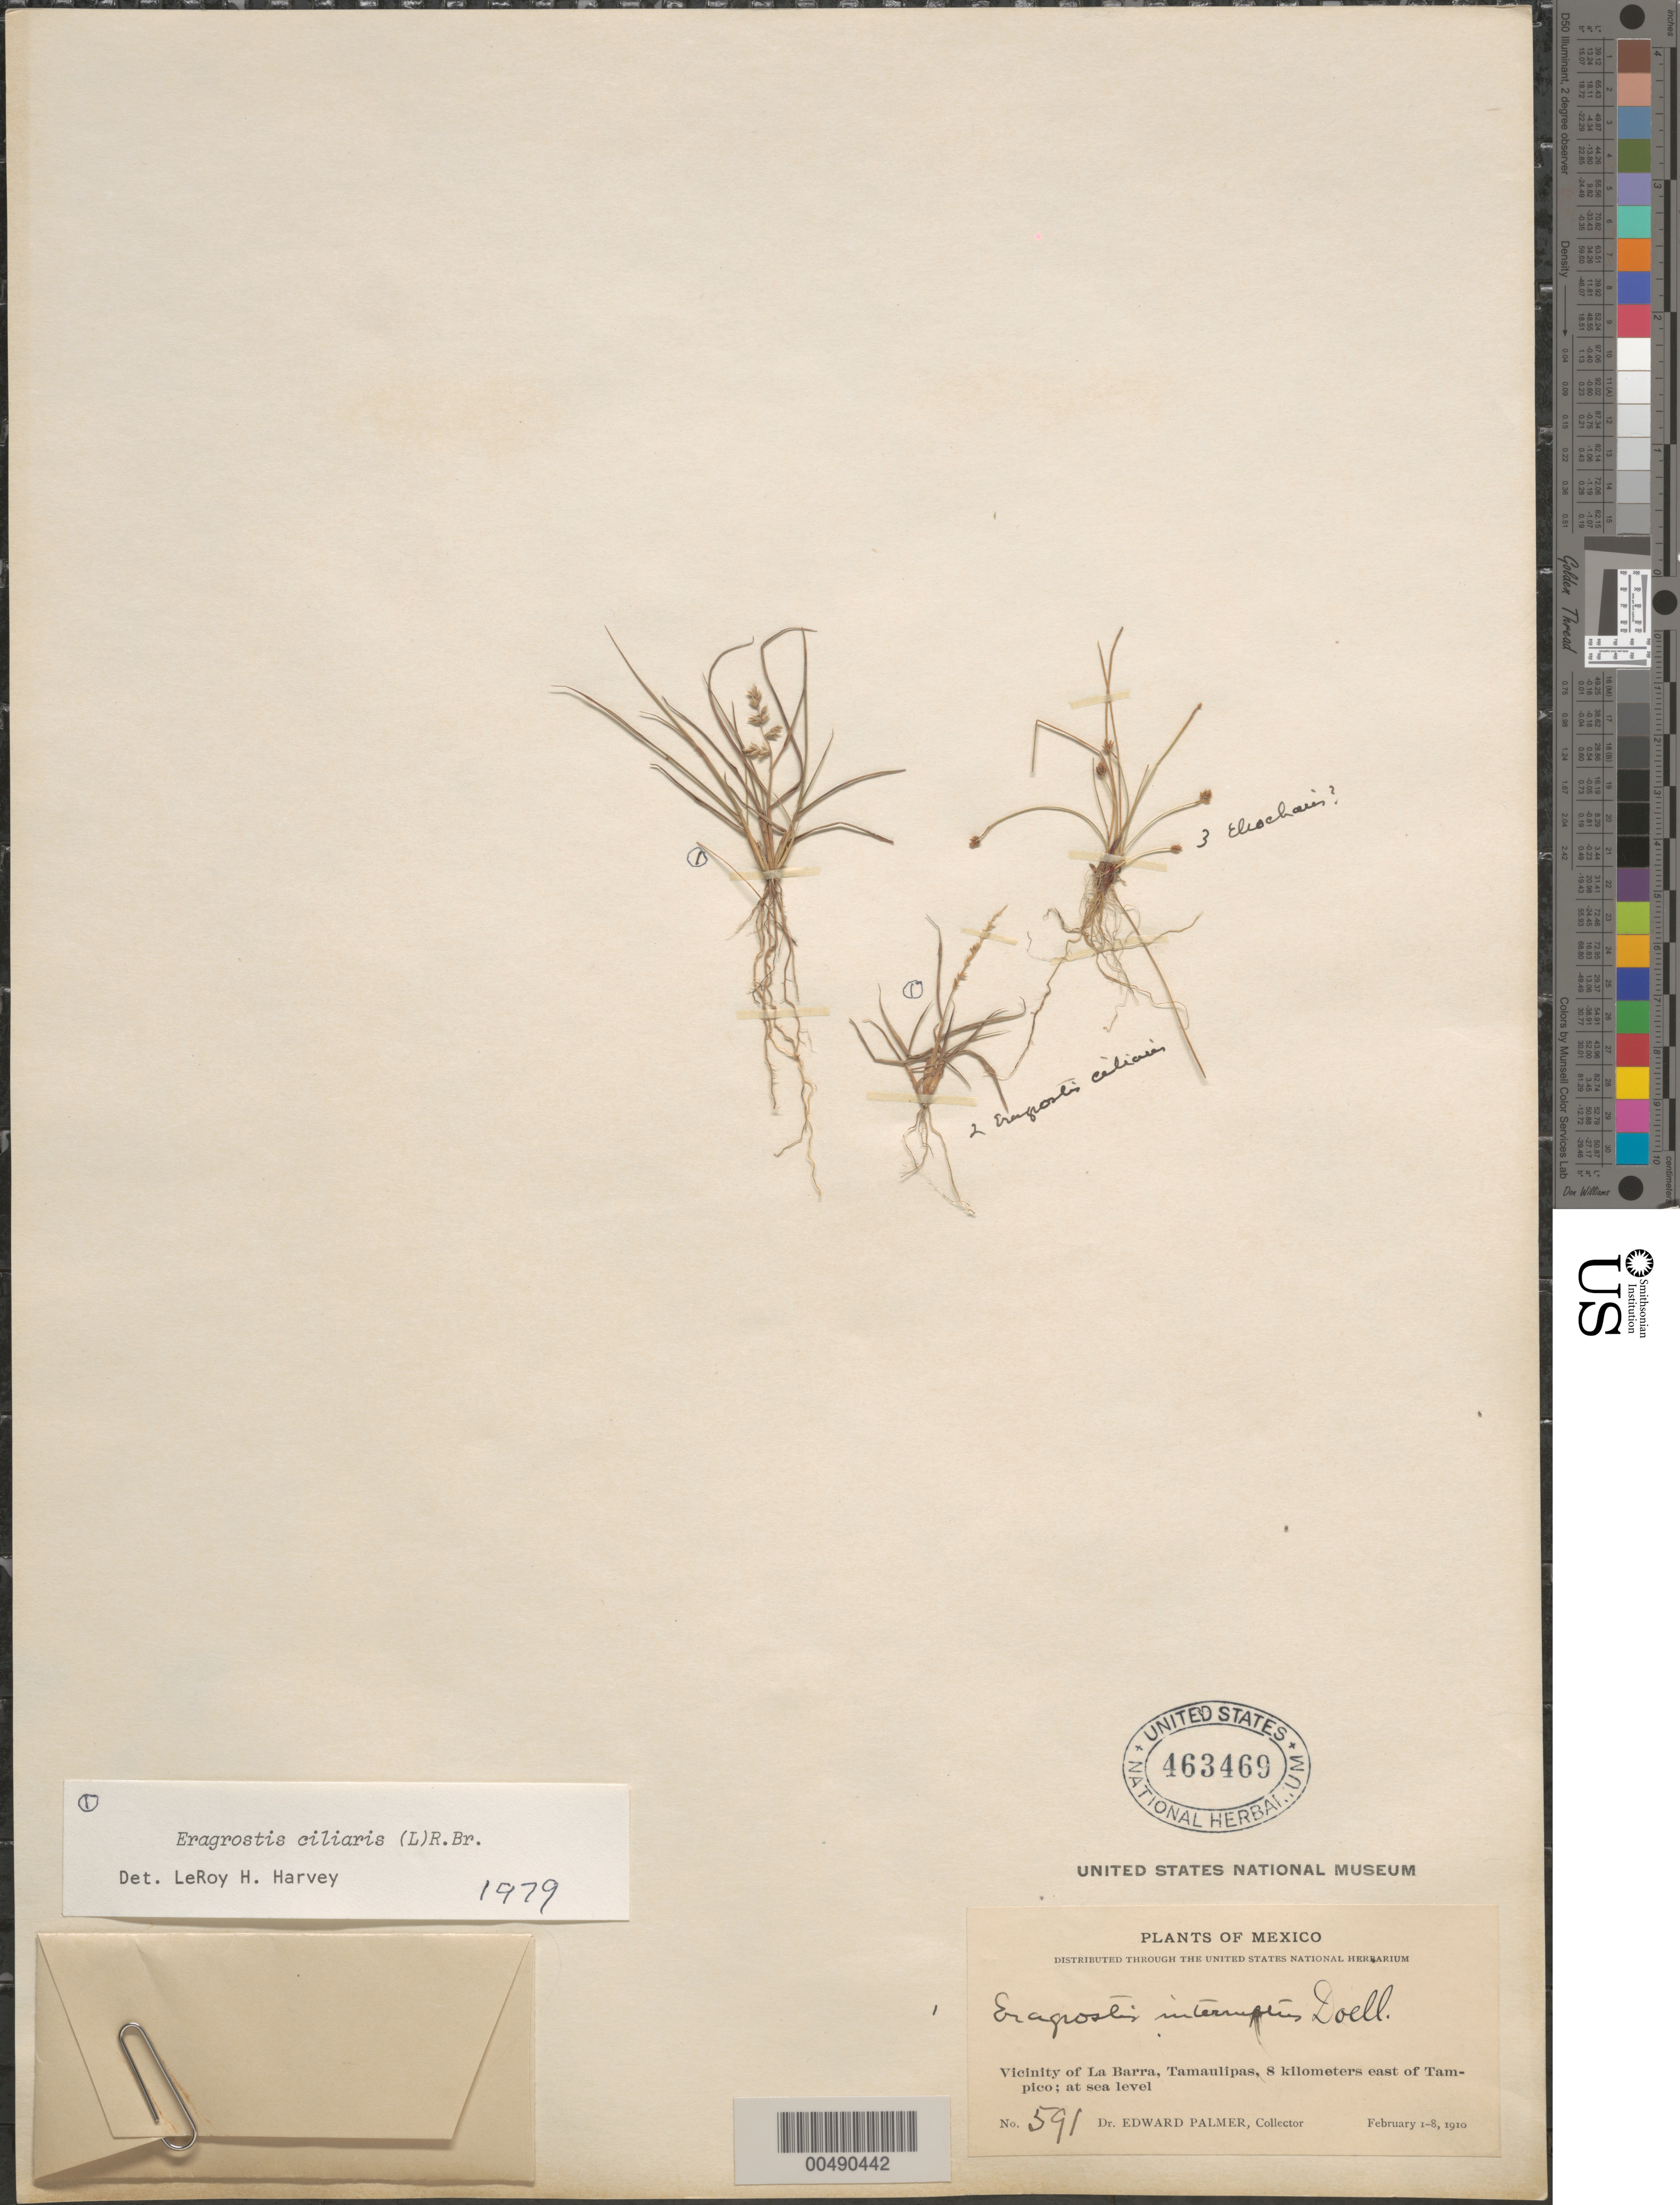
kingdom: Plantae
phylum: Tracheophyta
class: Liliopsida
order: Poales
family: Poaceae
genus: Eragrostis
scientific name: Eragrostis ciliaris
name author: (L.) R. Br.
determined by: Harvey, L. H.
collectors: E. Palmer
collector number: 591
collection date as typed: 1 Feb 1910 to 8 Feb 1910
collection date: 1910-02-01/1910-02-08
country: Mexico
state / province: Tamaulipas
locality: Vicinity of La Barra, 8 km E of Tampico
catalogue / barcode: US 463469